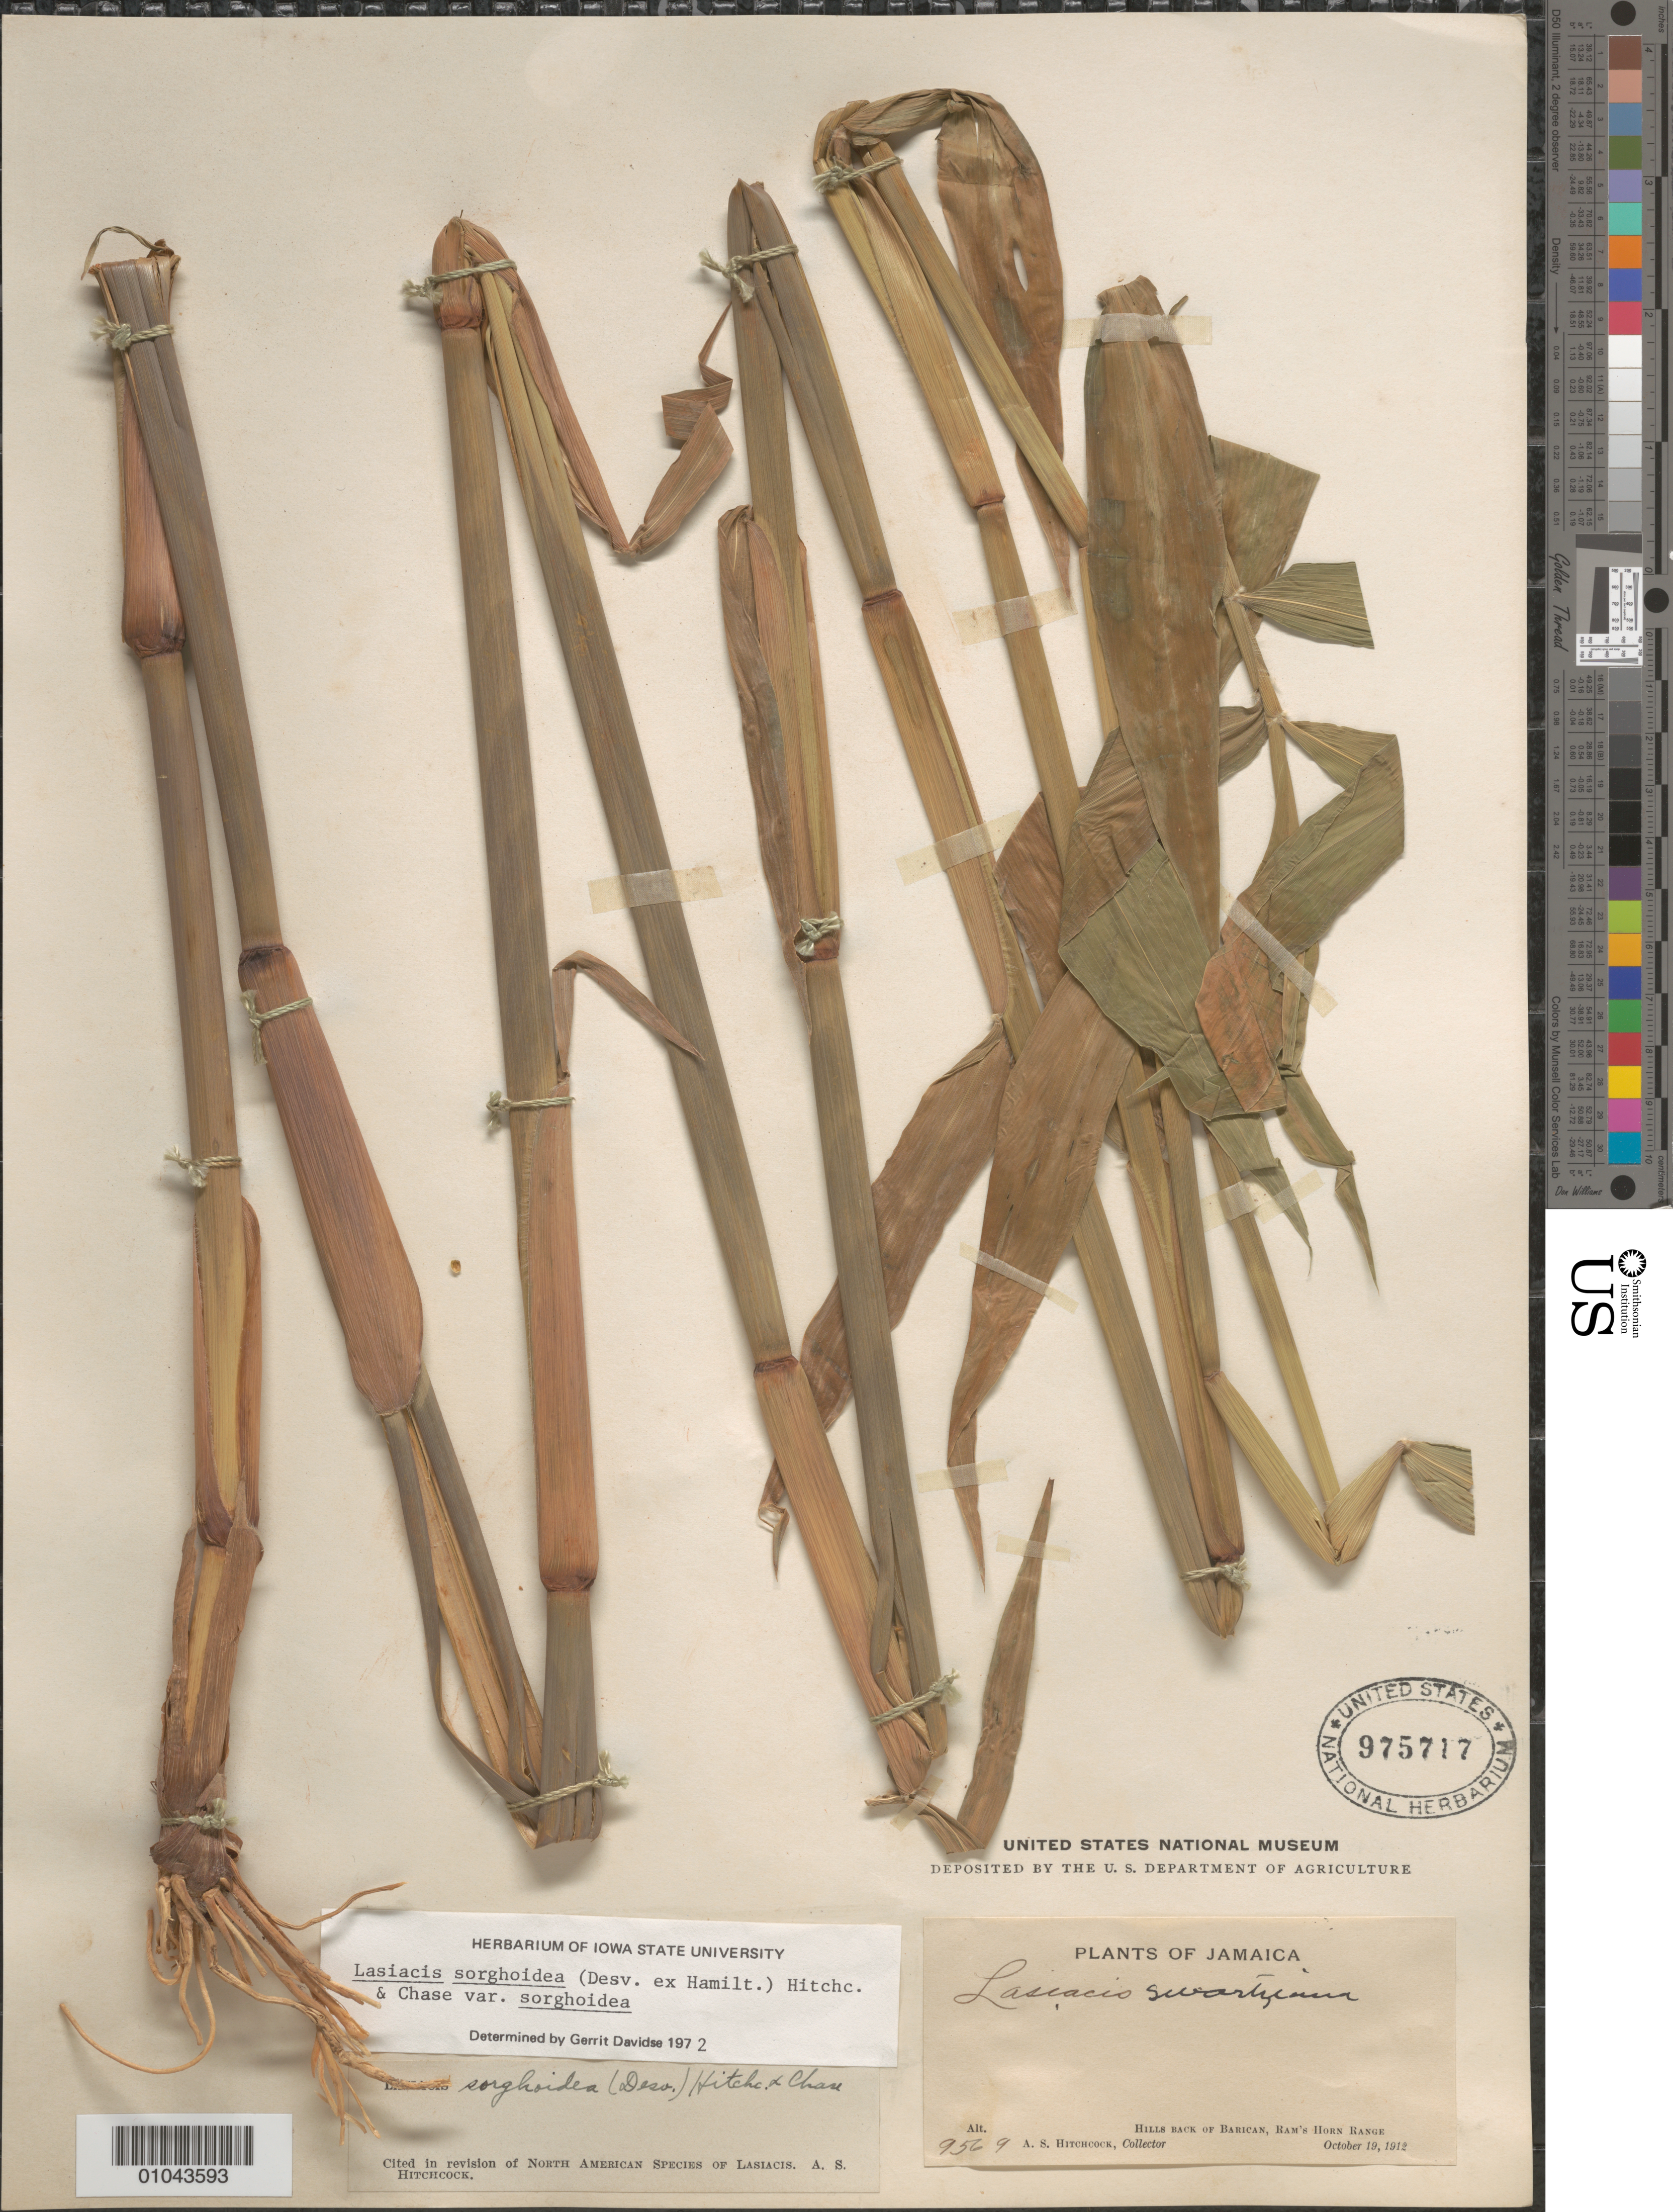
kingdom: Plantae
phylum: Tracheophyta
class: Liliopsida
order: Poales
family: Poaceae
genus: Lasiacis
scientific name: Lasiacis sorghoidea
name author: (Desv. ex Ham.) Hitchc. & Chase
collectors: A. S. Hitchcock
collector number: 9569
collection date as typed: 19 Oct 1912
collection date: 1912-10-19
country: Jamaica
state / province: Saint Andrew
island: Jamaica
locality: Hills Back of Barican, Rams Horn Range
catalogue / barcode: US 975717